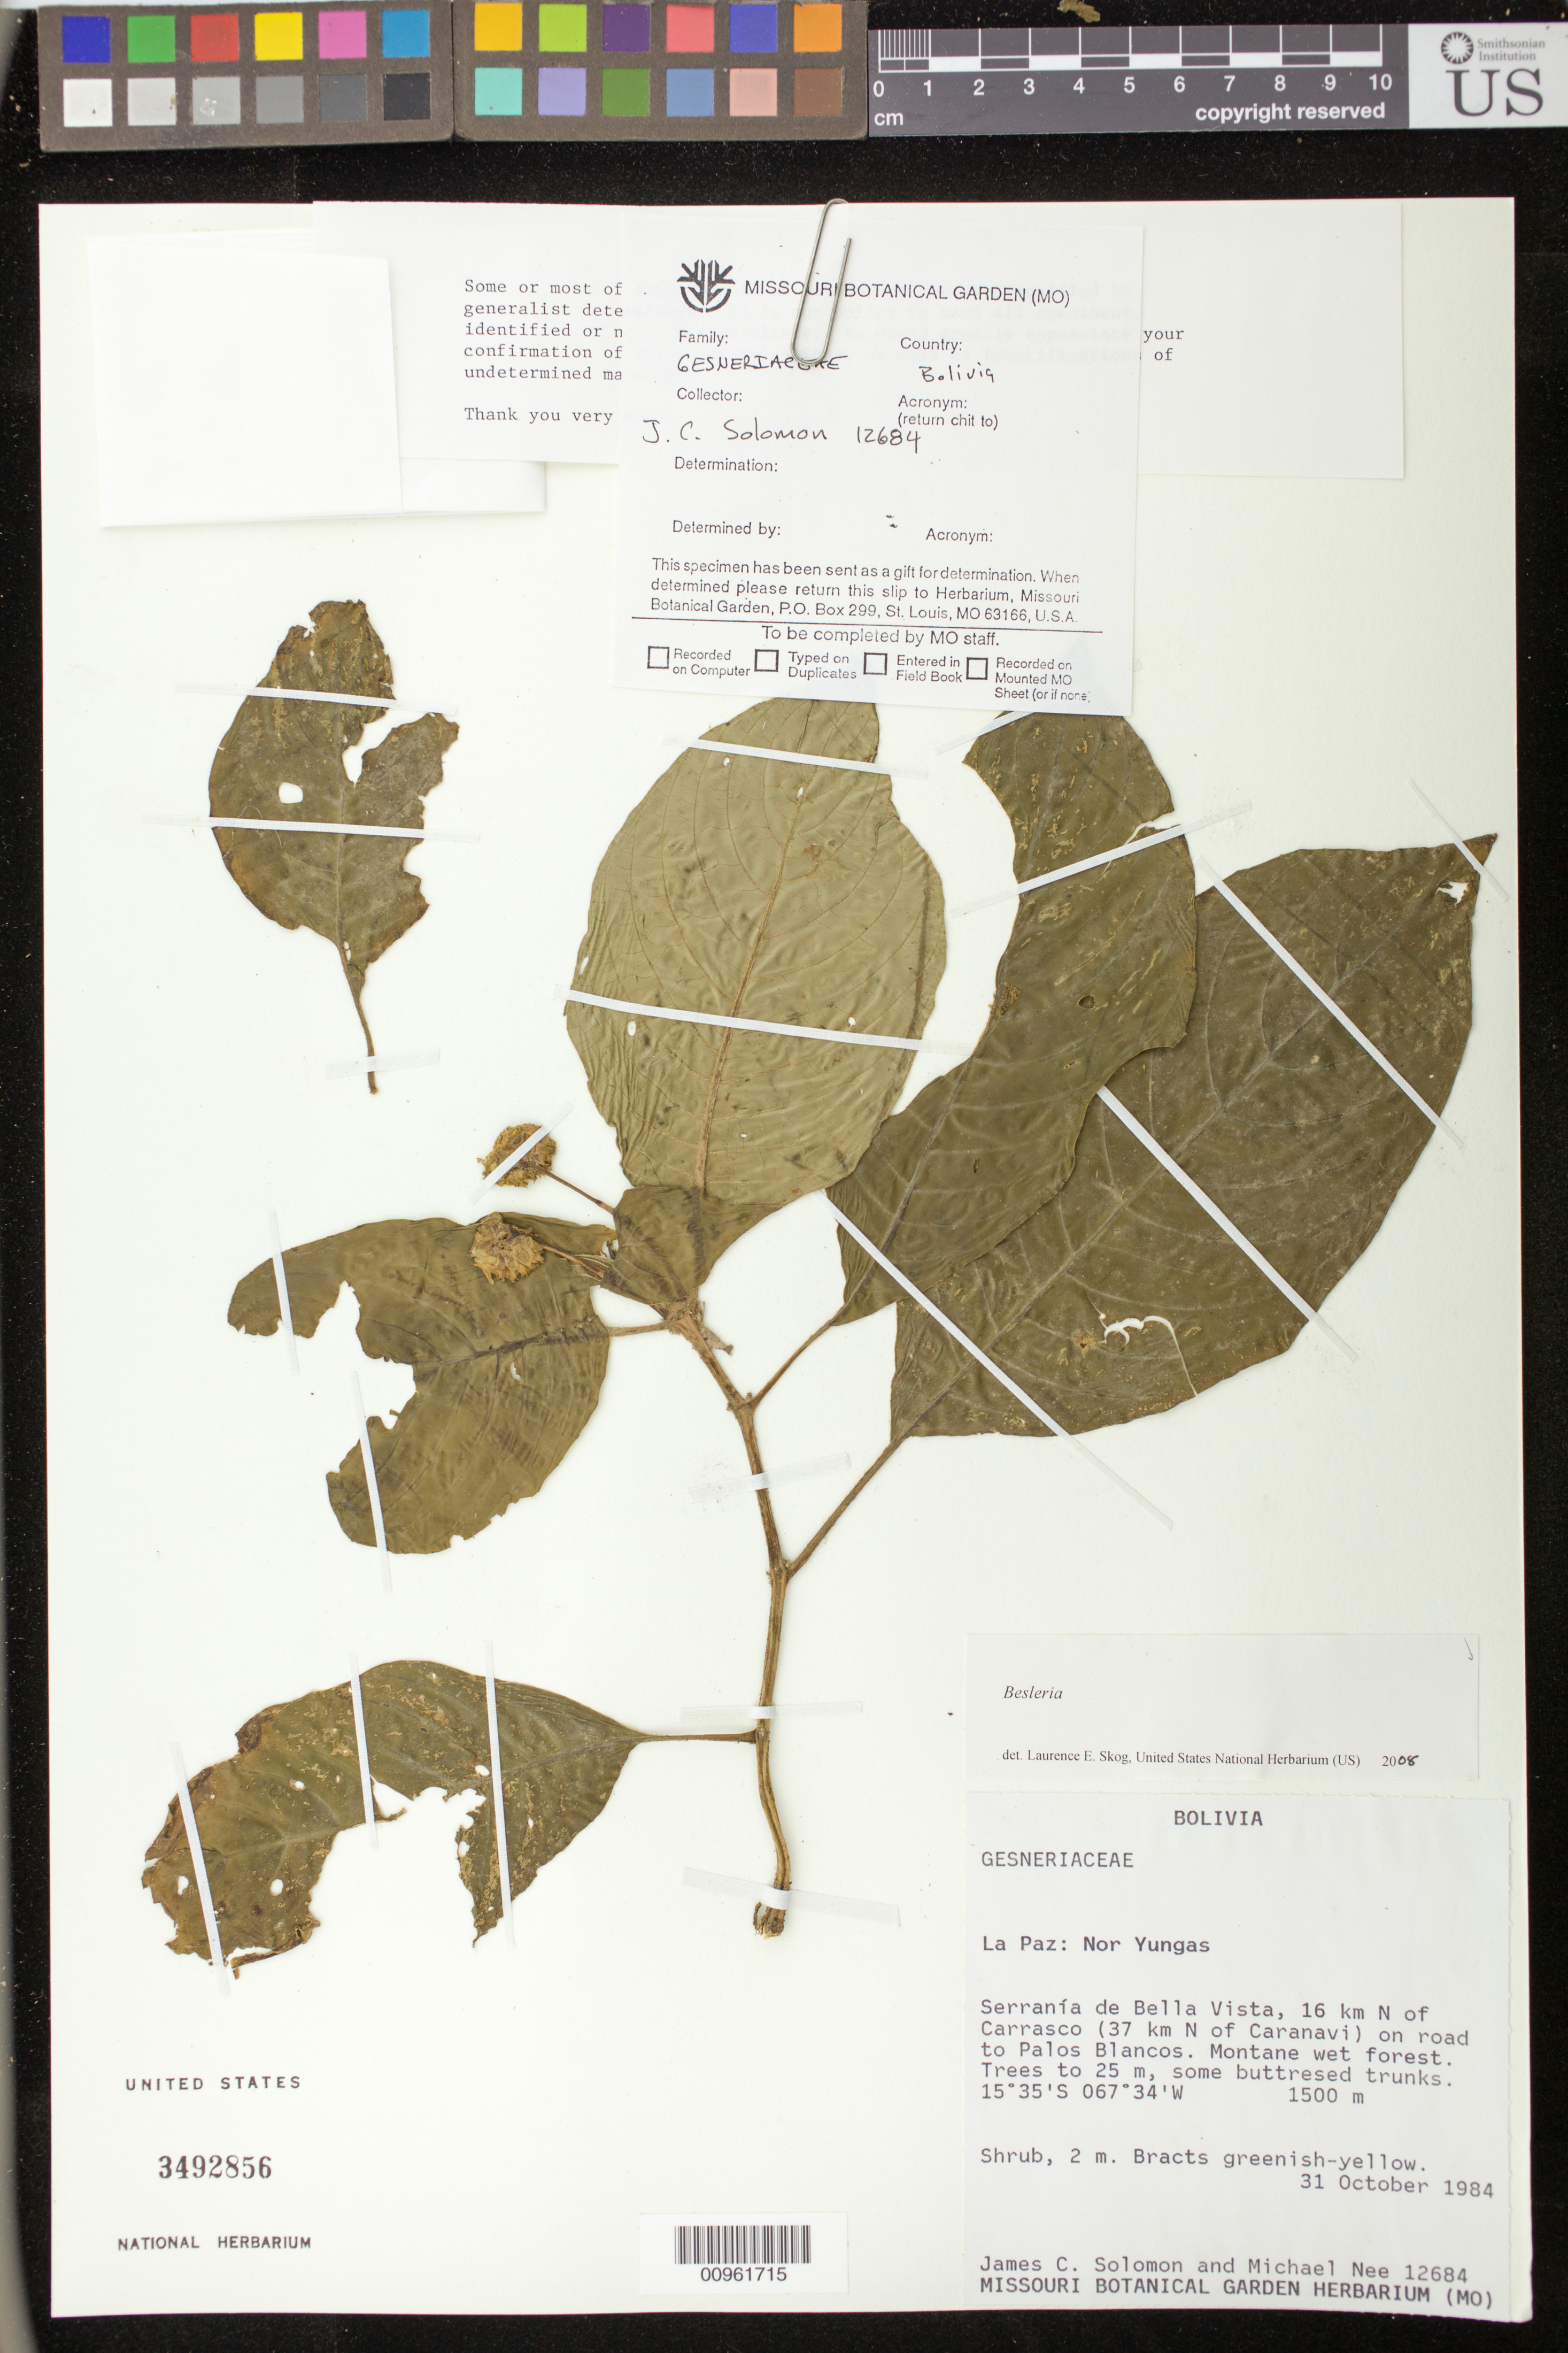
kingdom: Plantae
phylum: Tracheophyta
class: Magnoliopsida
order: Lamiales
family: Gesneriaceae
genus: Besleria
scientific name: Besleria sp.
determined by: Skog, Laurence E.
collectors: J. C. Solomon & M. Nee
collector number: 12684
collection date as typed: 31 Oct 1984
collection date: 1984-10-31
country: Bolivia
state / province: La Paz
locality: Prov. Nor Yungas; Serranía de Bella Vista, 16 km N of Carrasco (37 km N of Caranavi) on road to Palos Blancos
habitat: Montane wet forest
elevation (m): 1500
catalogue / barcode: US 3492856